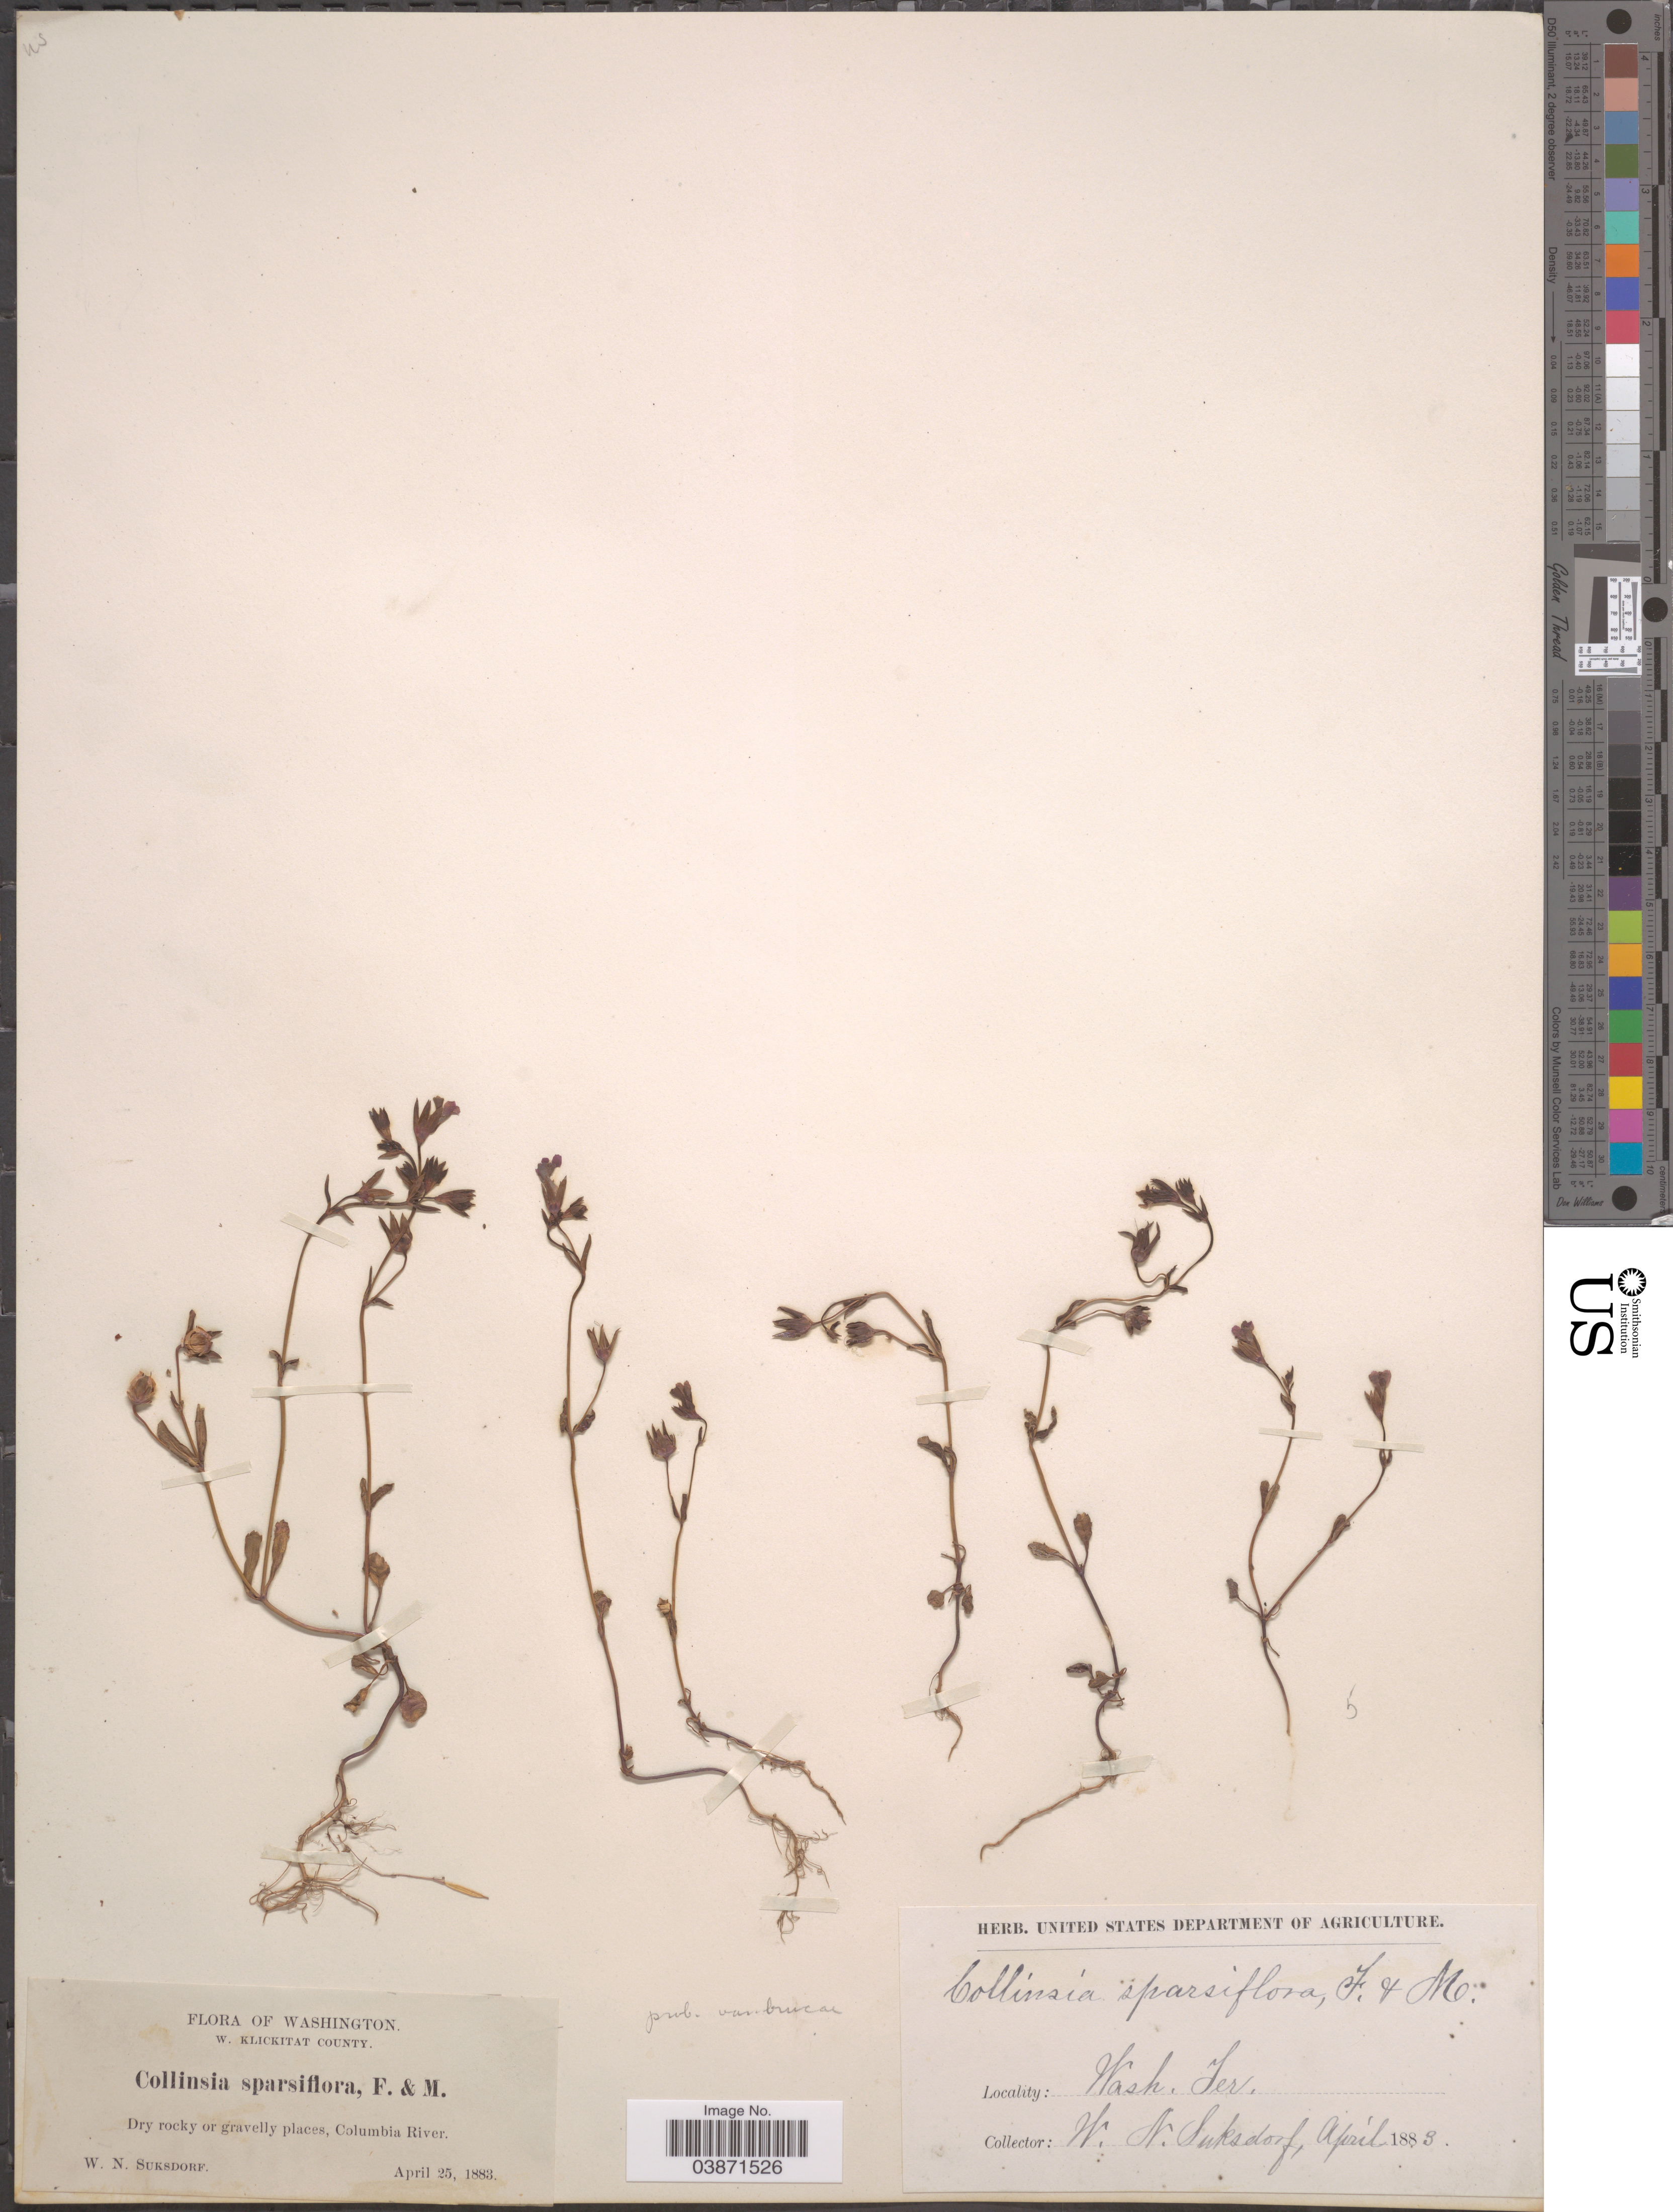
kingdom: Plantae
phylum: Tracheophyta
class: Magnoliopsida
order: Lamiales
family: Plantaginaceae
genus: Collinsia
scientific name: Collinsia sparsiflora var. brucae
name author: (M.E. Jones) Newsom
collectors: W. N. Suksdorf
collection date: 1883-04-25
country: United States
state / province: Washington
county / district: Klickitat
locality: W. Klickitat County. Columbia River.